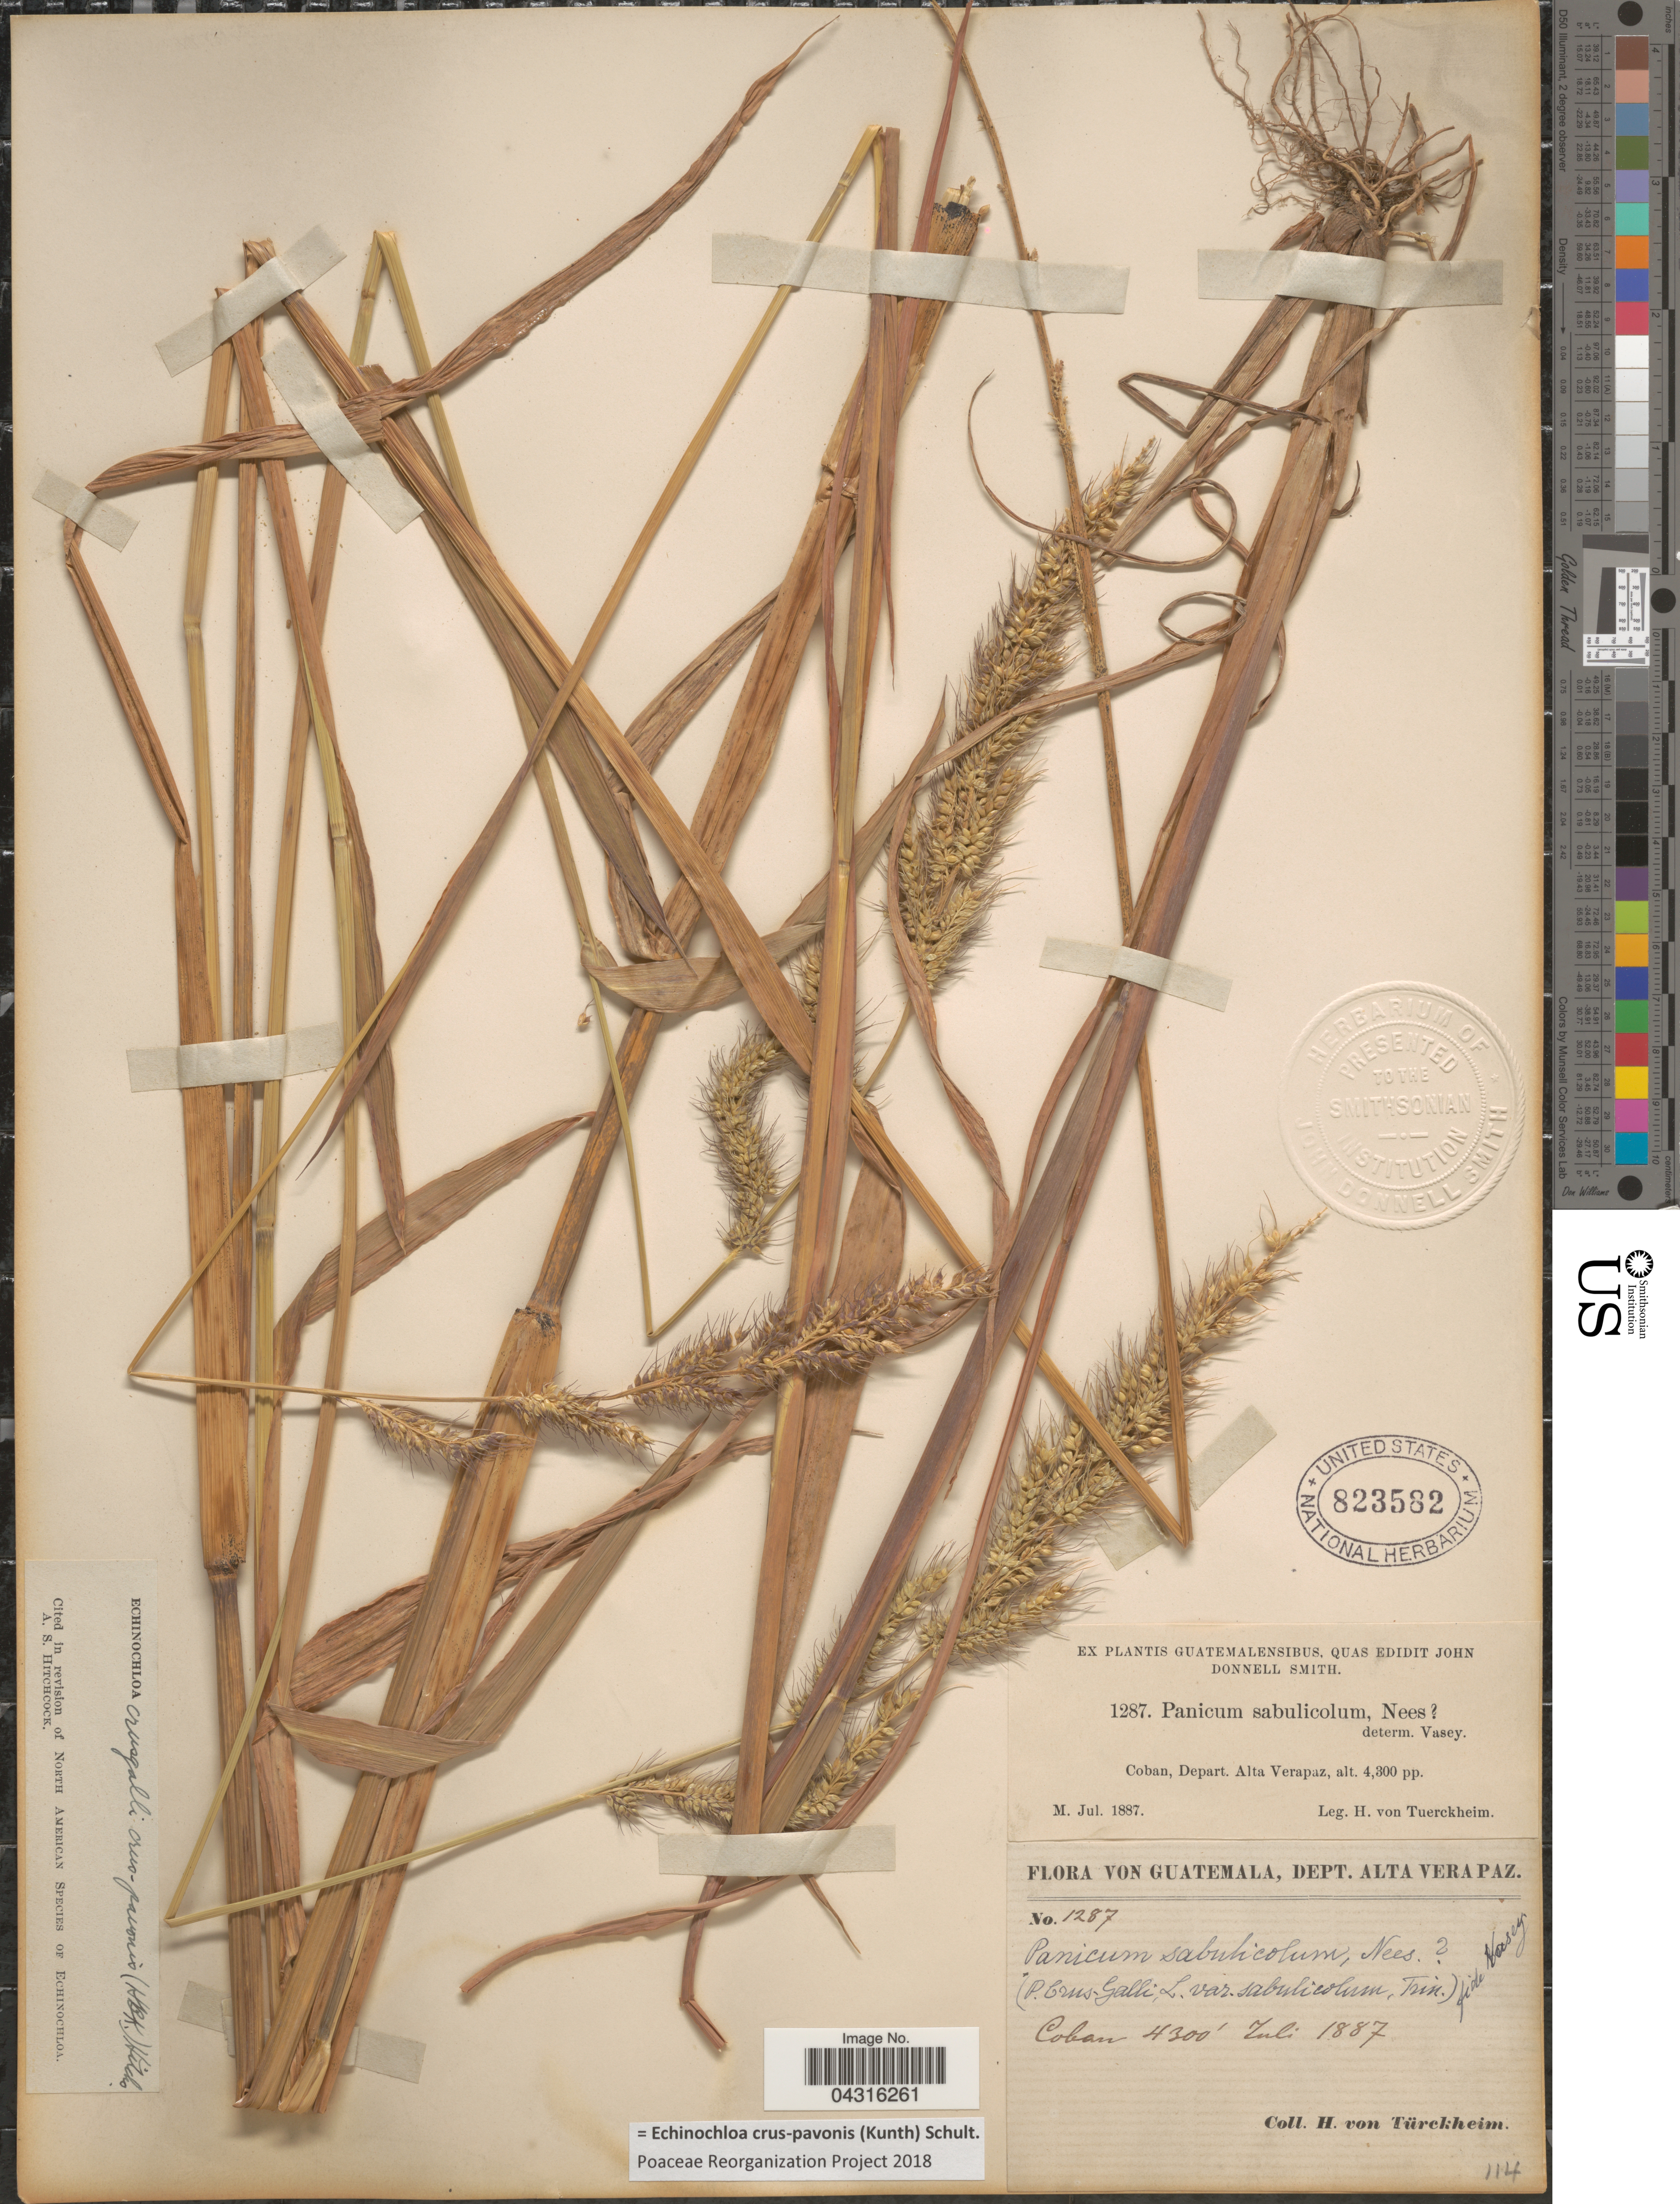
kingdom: Plantae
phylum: Tracheophyta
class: Liliopsida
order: Poales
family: Poaceae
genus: Echinochloa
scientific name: Echinochloa crus-pavonis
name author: (Kunth) Schult.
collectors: H. von Türckheim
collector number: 1287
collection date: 1887-07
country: Guatemala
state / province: Alta Verapaz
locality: Dept. Alta Verapaz. Coban.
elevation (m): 1311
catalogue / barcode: US 823582